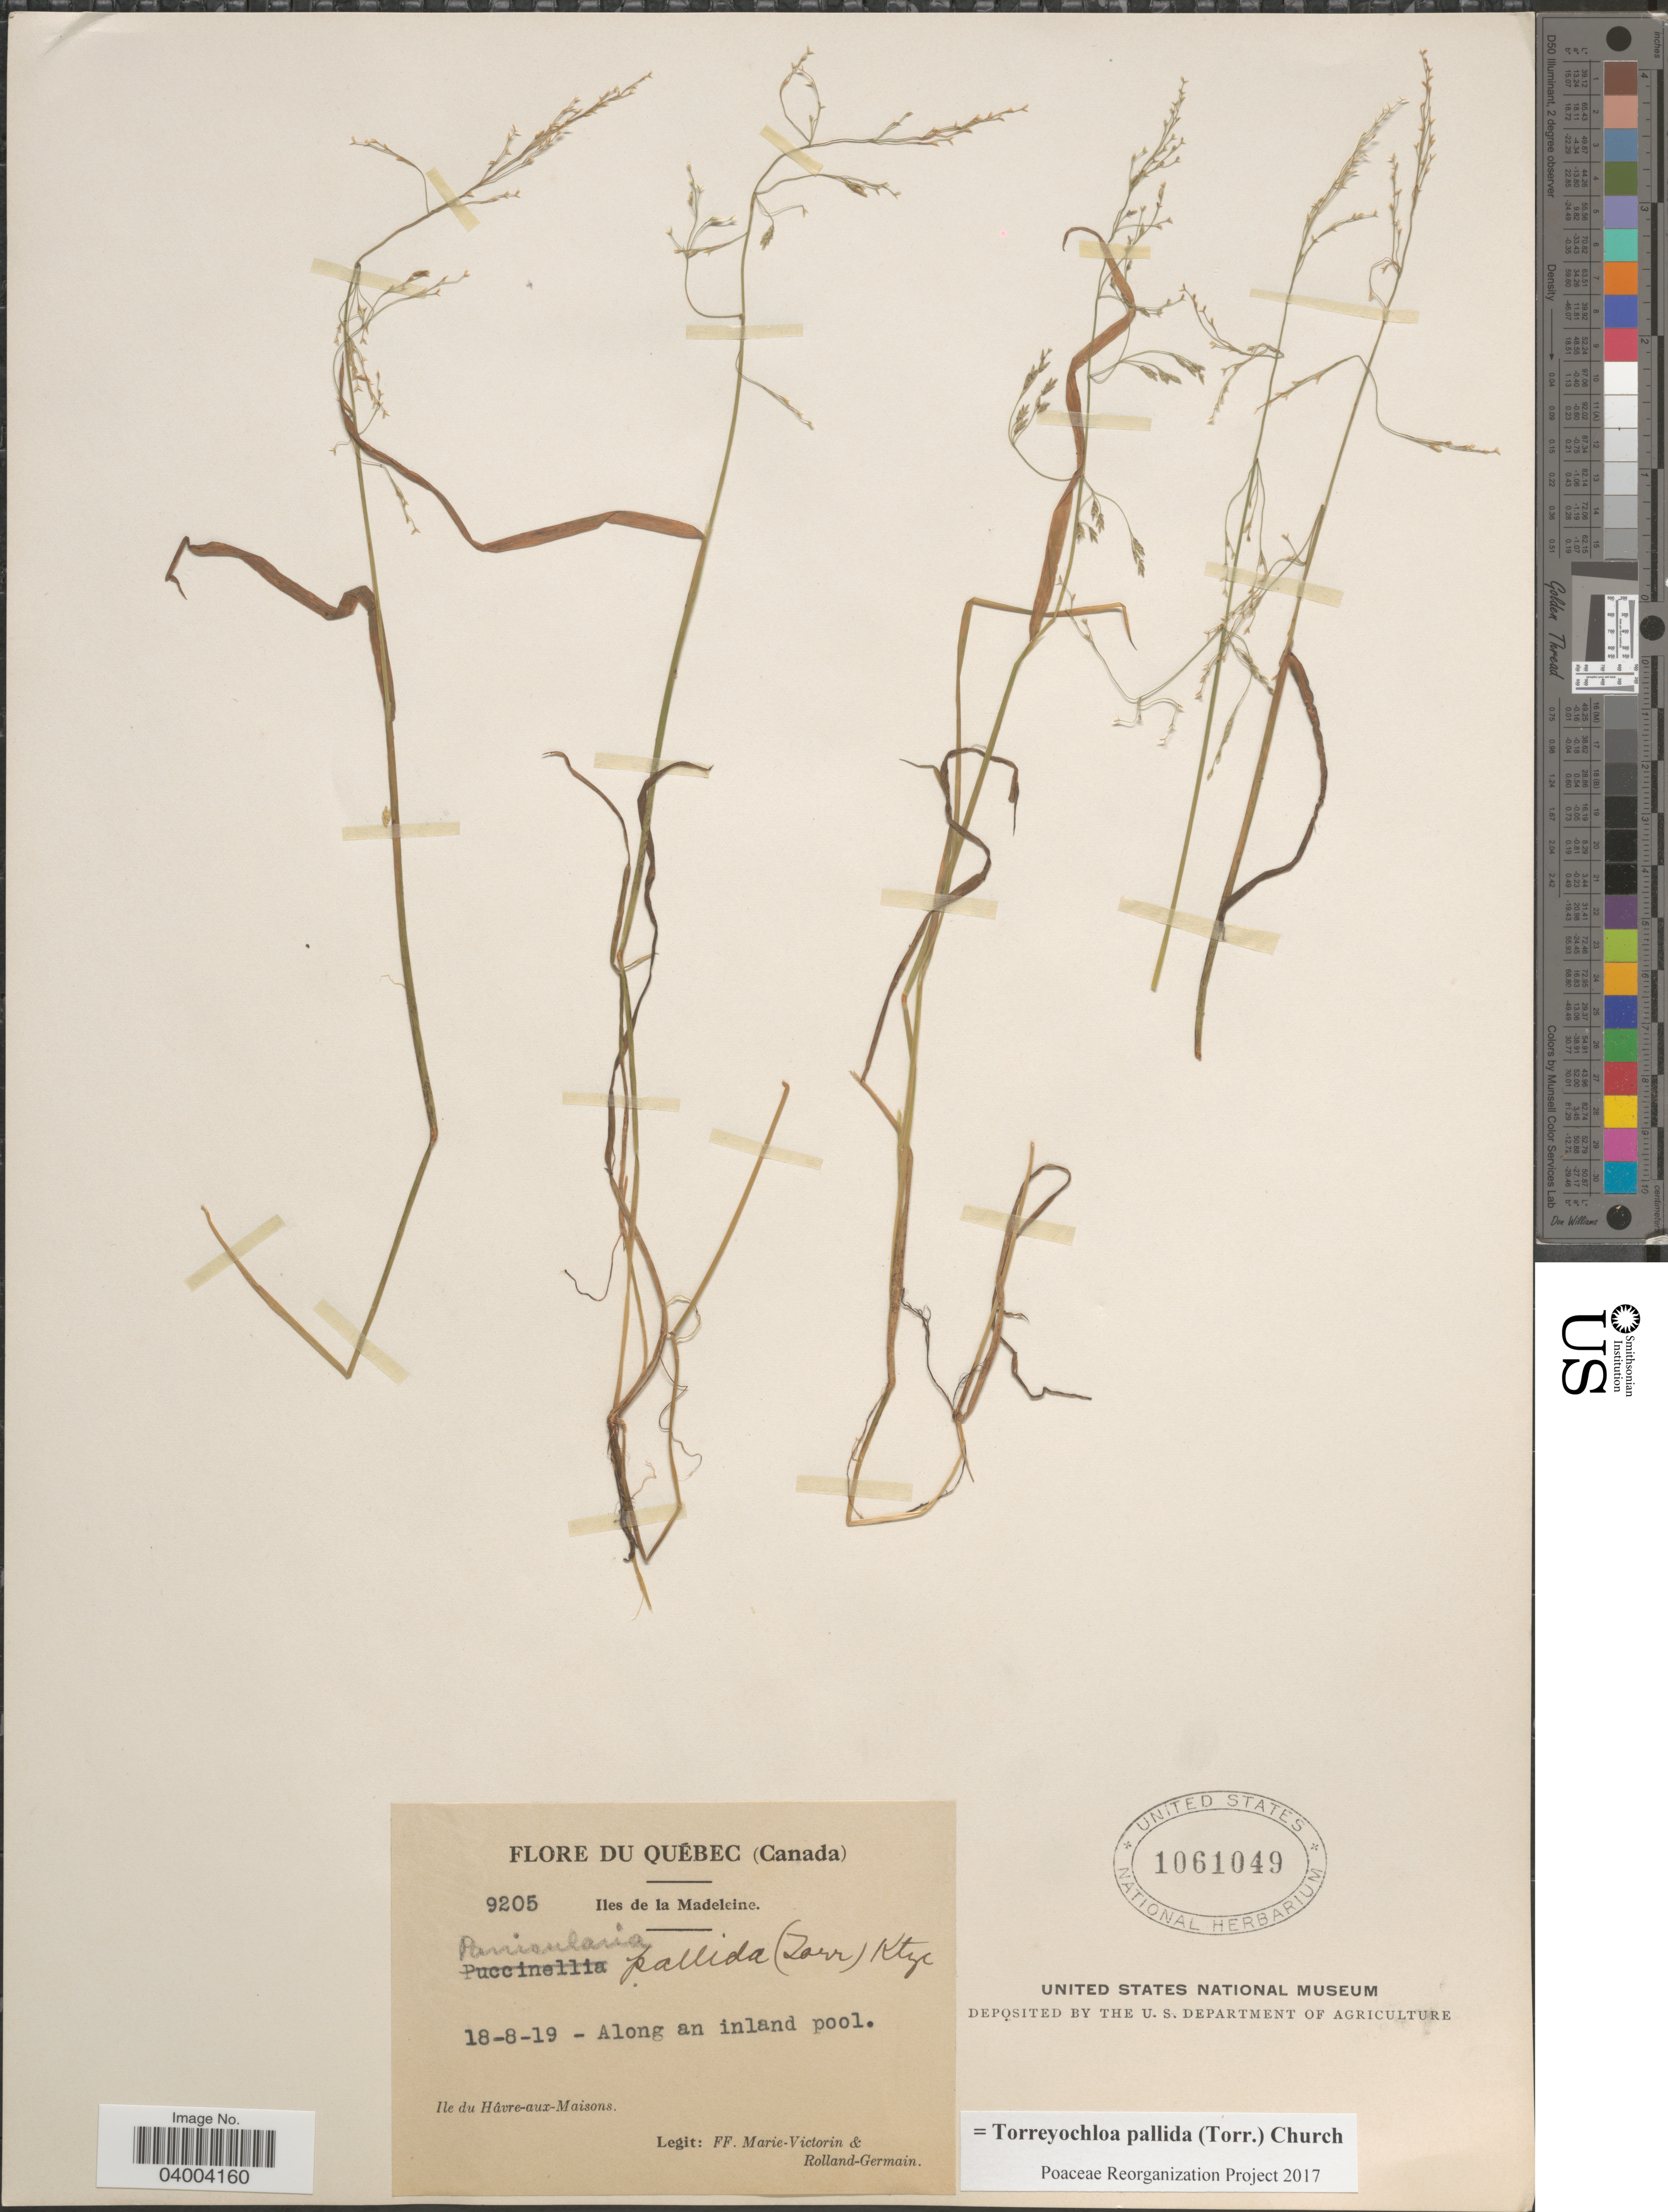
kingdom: Plantae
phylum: Tracheophyta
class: Liliopsida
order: Poales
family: Poaceae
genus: Torreyochloa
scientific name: Torreyochloa pallida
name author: (Torr.) G.L. Church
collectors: F. Marie-Victorin & Rolland-Germain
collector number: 9205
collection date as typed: Transcribed d/m/y: 18/8/19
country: Canada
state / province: Quebec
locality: Iles de la Madeleine. Along an inland pool. Ile du Hâvre-aux-Maisons.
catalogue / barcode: US 1061049